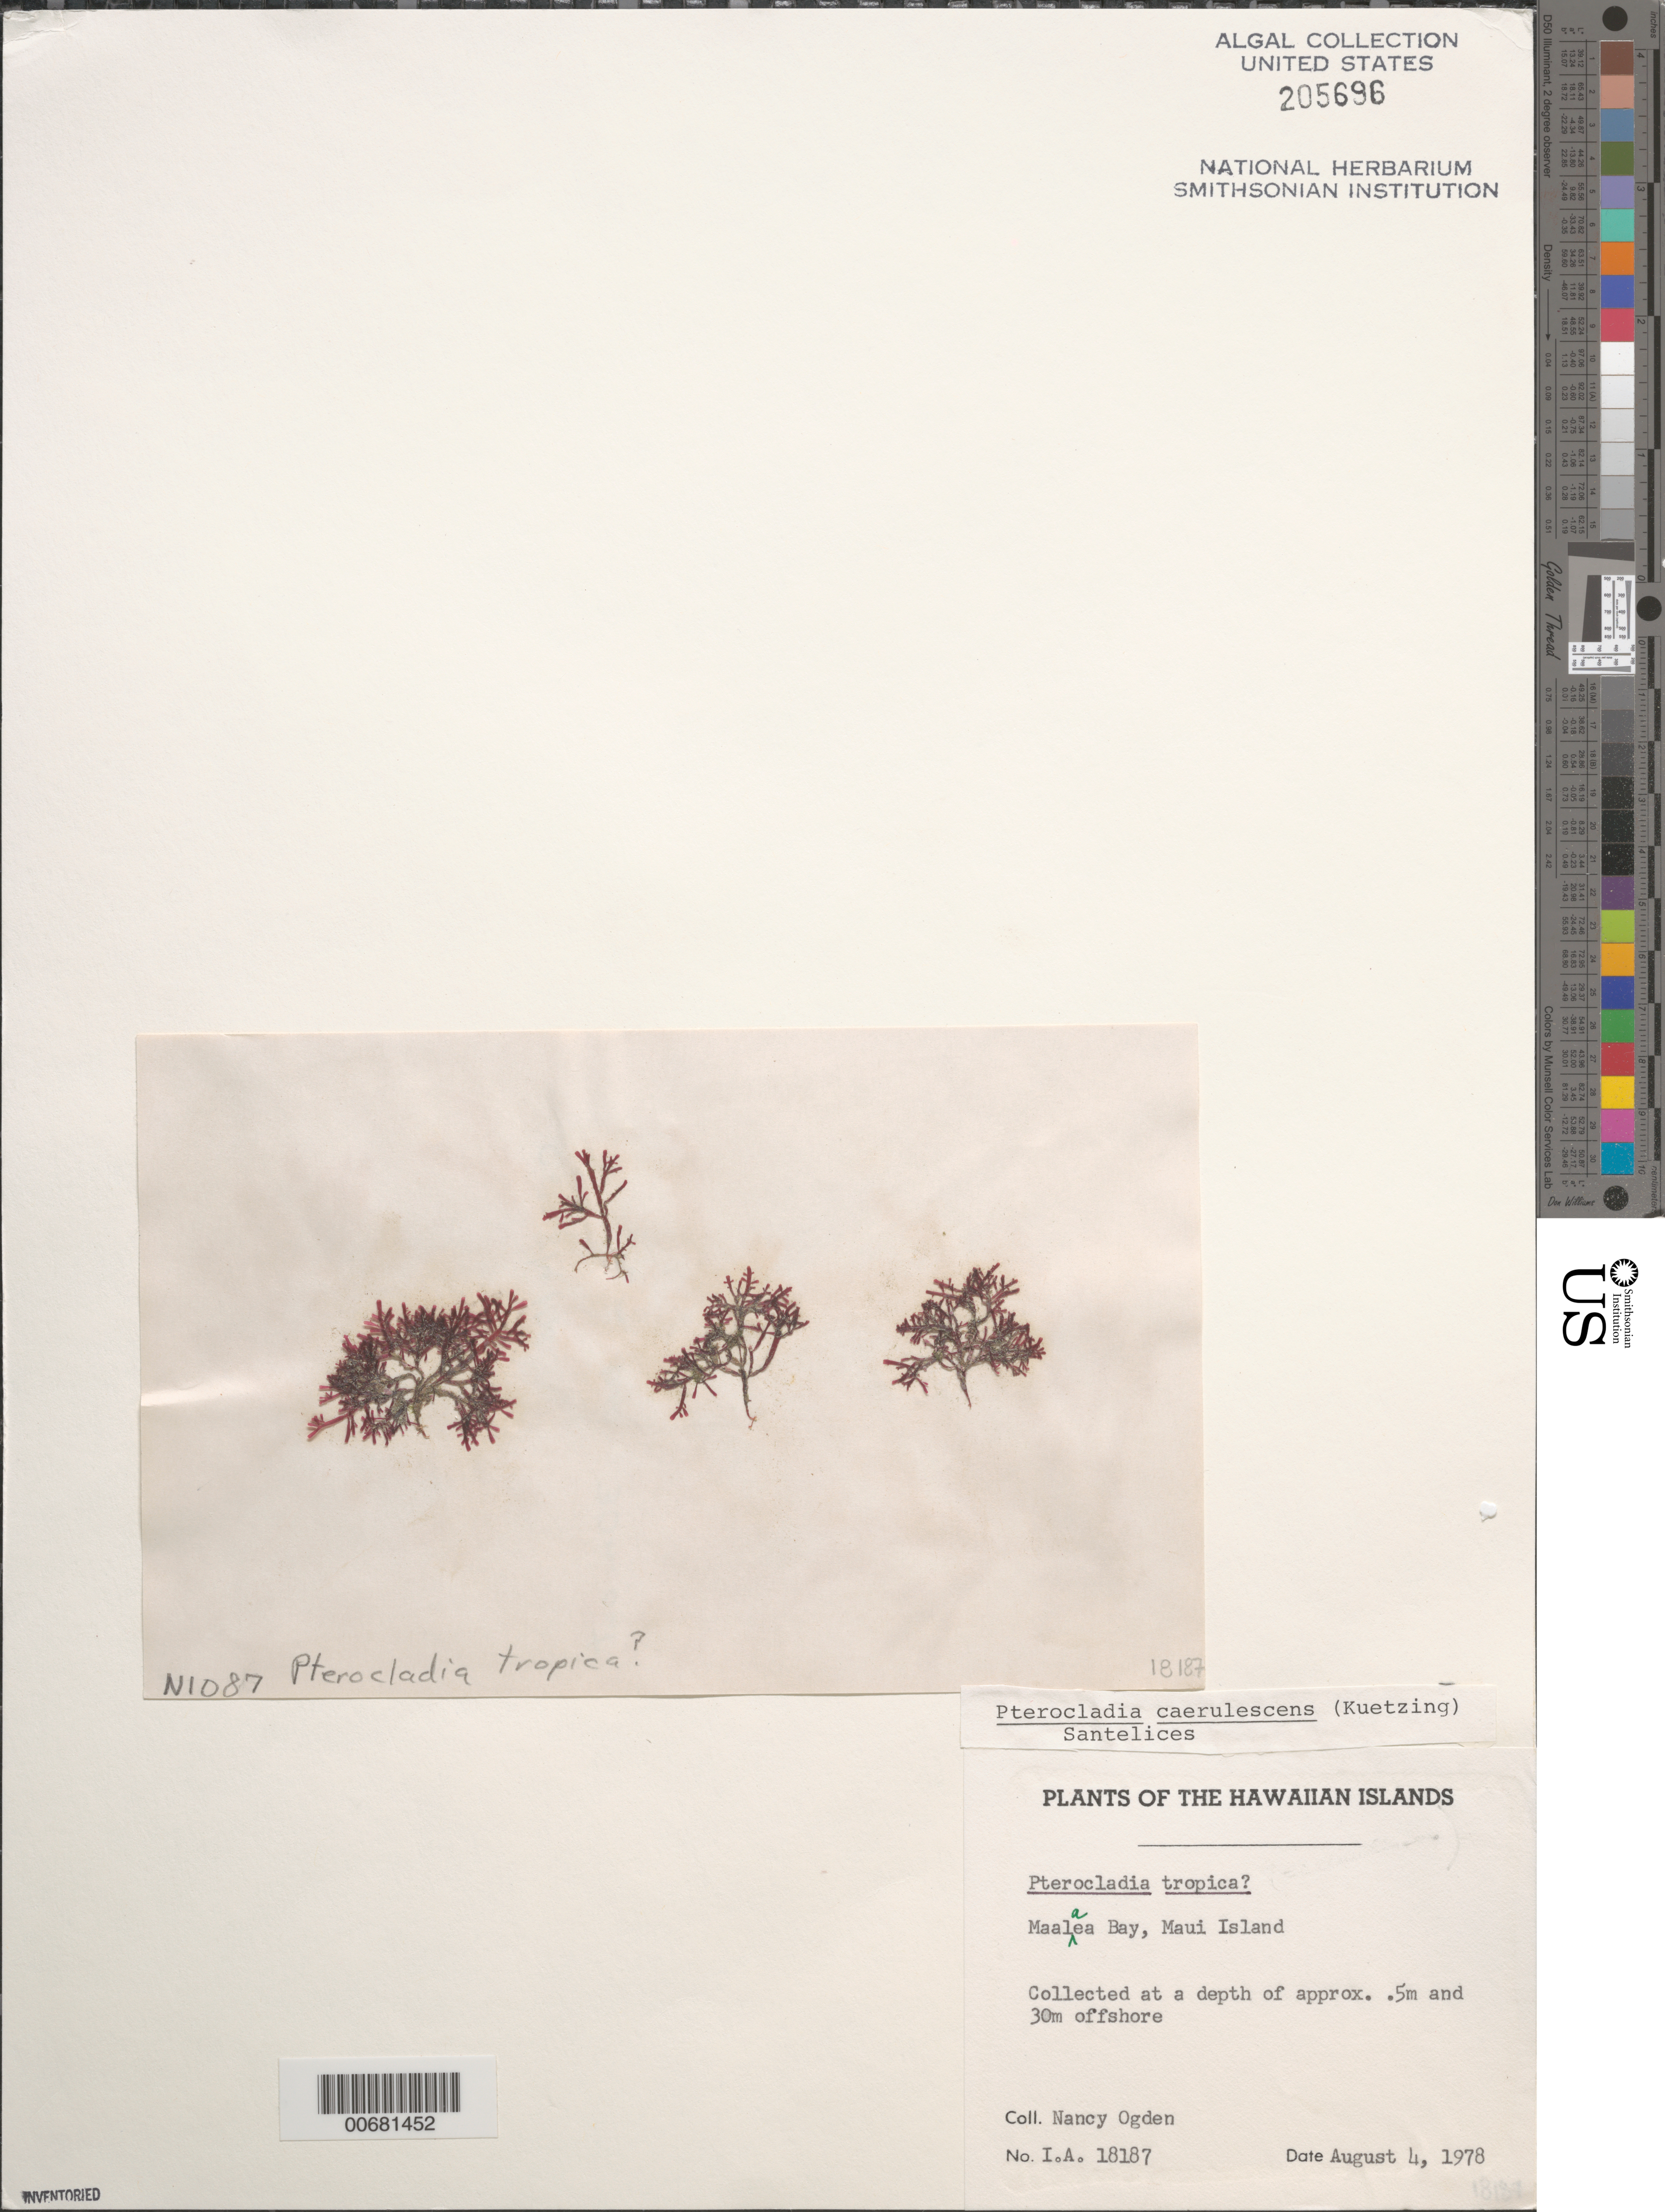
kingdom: Plantae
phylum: Rhodophyta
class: Florideophyceae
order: Gelidiales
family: Pterocladiaceae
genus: Pterocladiella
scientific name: Pterocladiella caerulescens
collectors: N.B. Ogden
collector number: IAA 18187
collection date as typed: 04 Aug 1978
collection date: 1978-08-04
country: United States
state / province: Hawaii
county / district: Maui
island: Maui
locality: Maalaea Bay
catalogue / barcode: US 205696